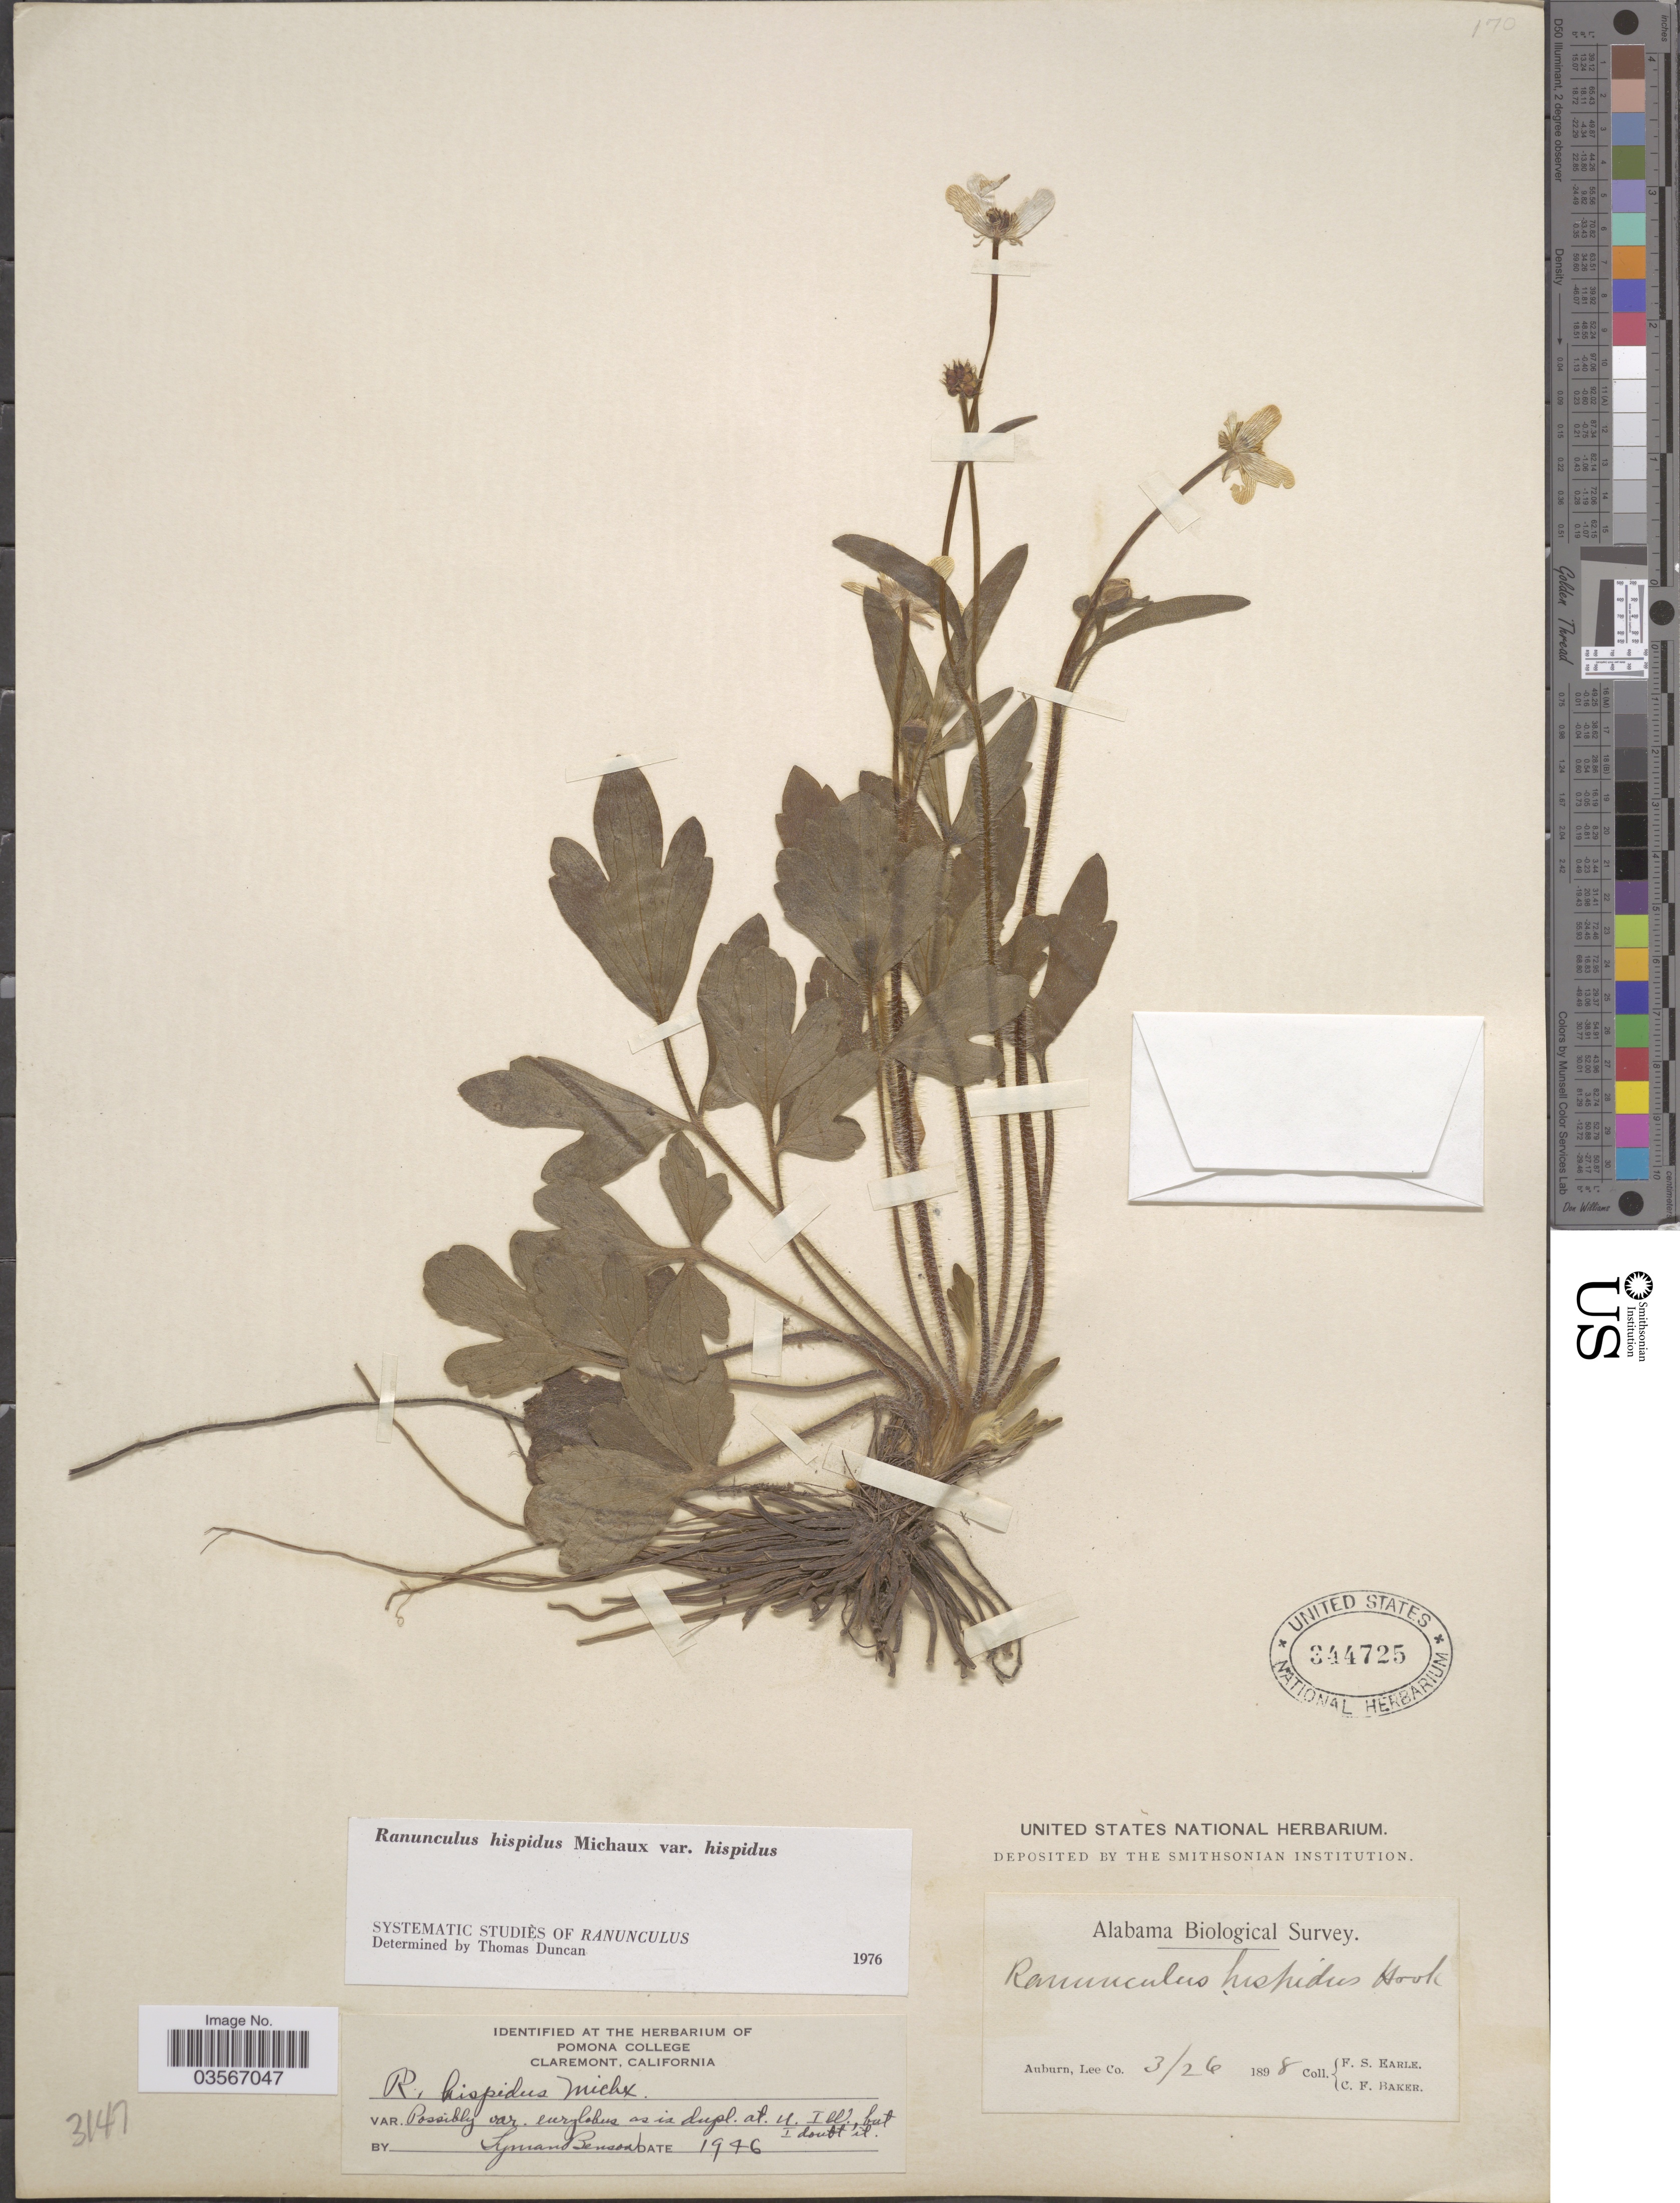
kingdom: Plantae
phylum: Tracheophyta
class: Magnoliopsida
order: Ranunculales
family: Ranunculaceae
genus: Ranunculus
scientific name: Ranunculus hispidus var. hispidus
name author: Michx.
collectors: F. S. Earle & C. F. Baker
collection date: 1898-03-26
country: United States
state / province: Alabama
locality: Auburn, Lee Co.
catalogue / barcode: US 344725